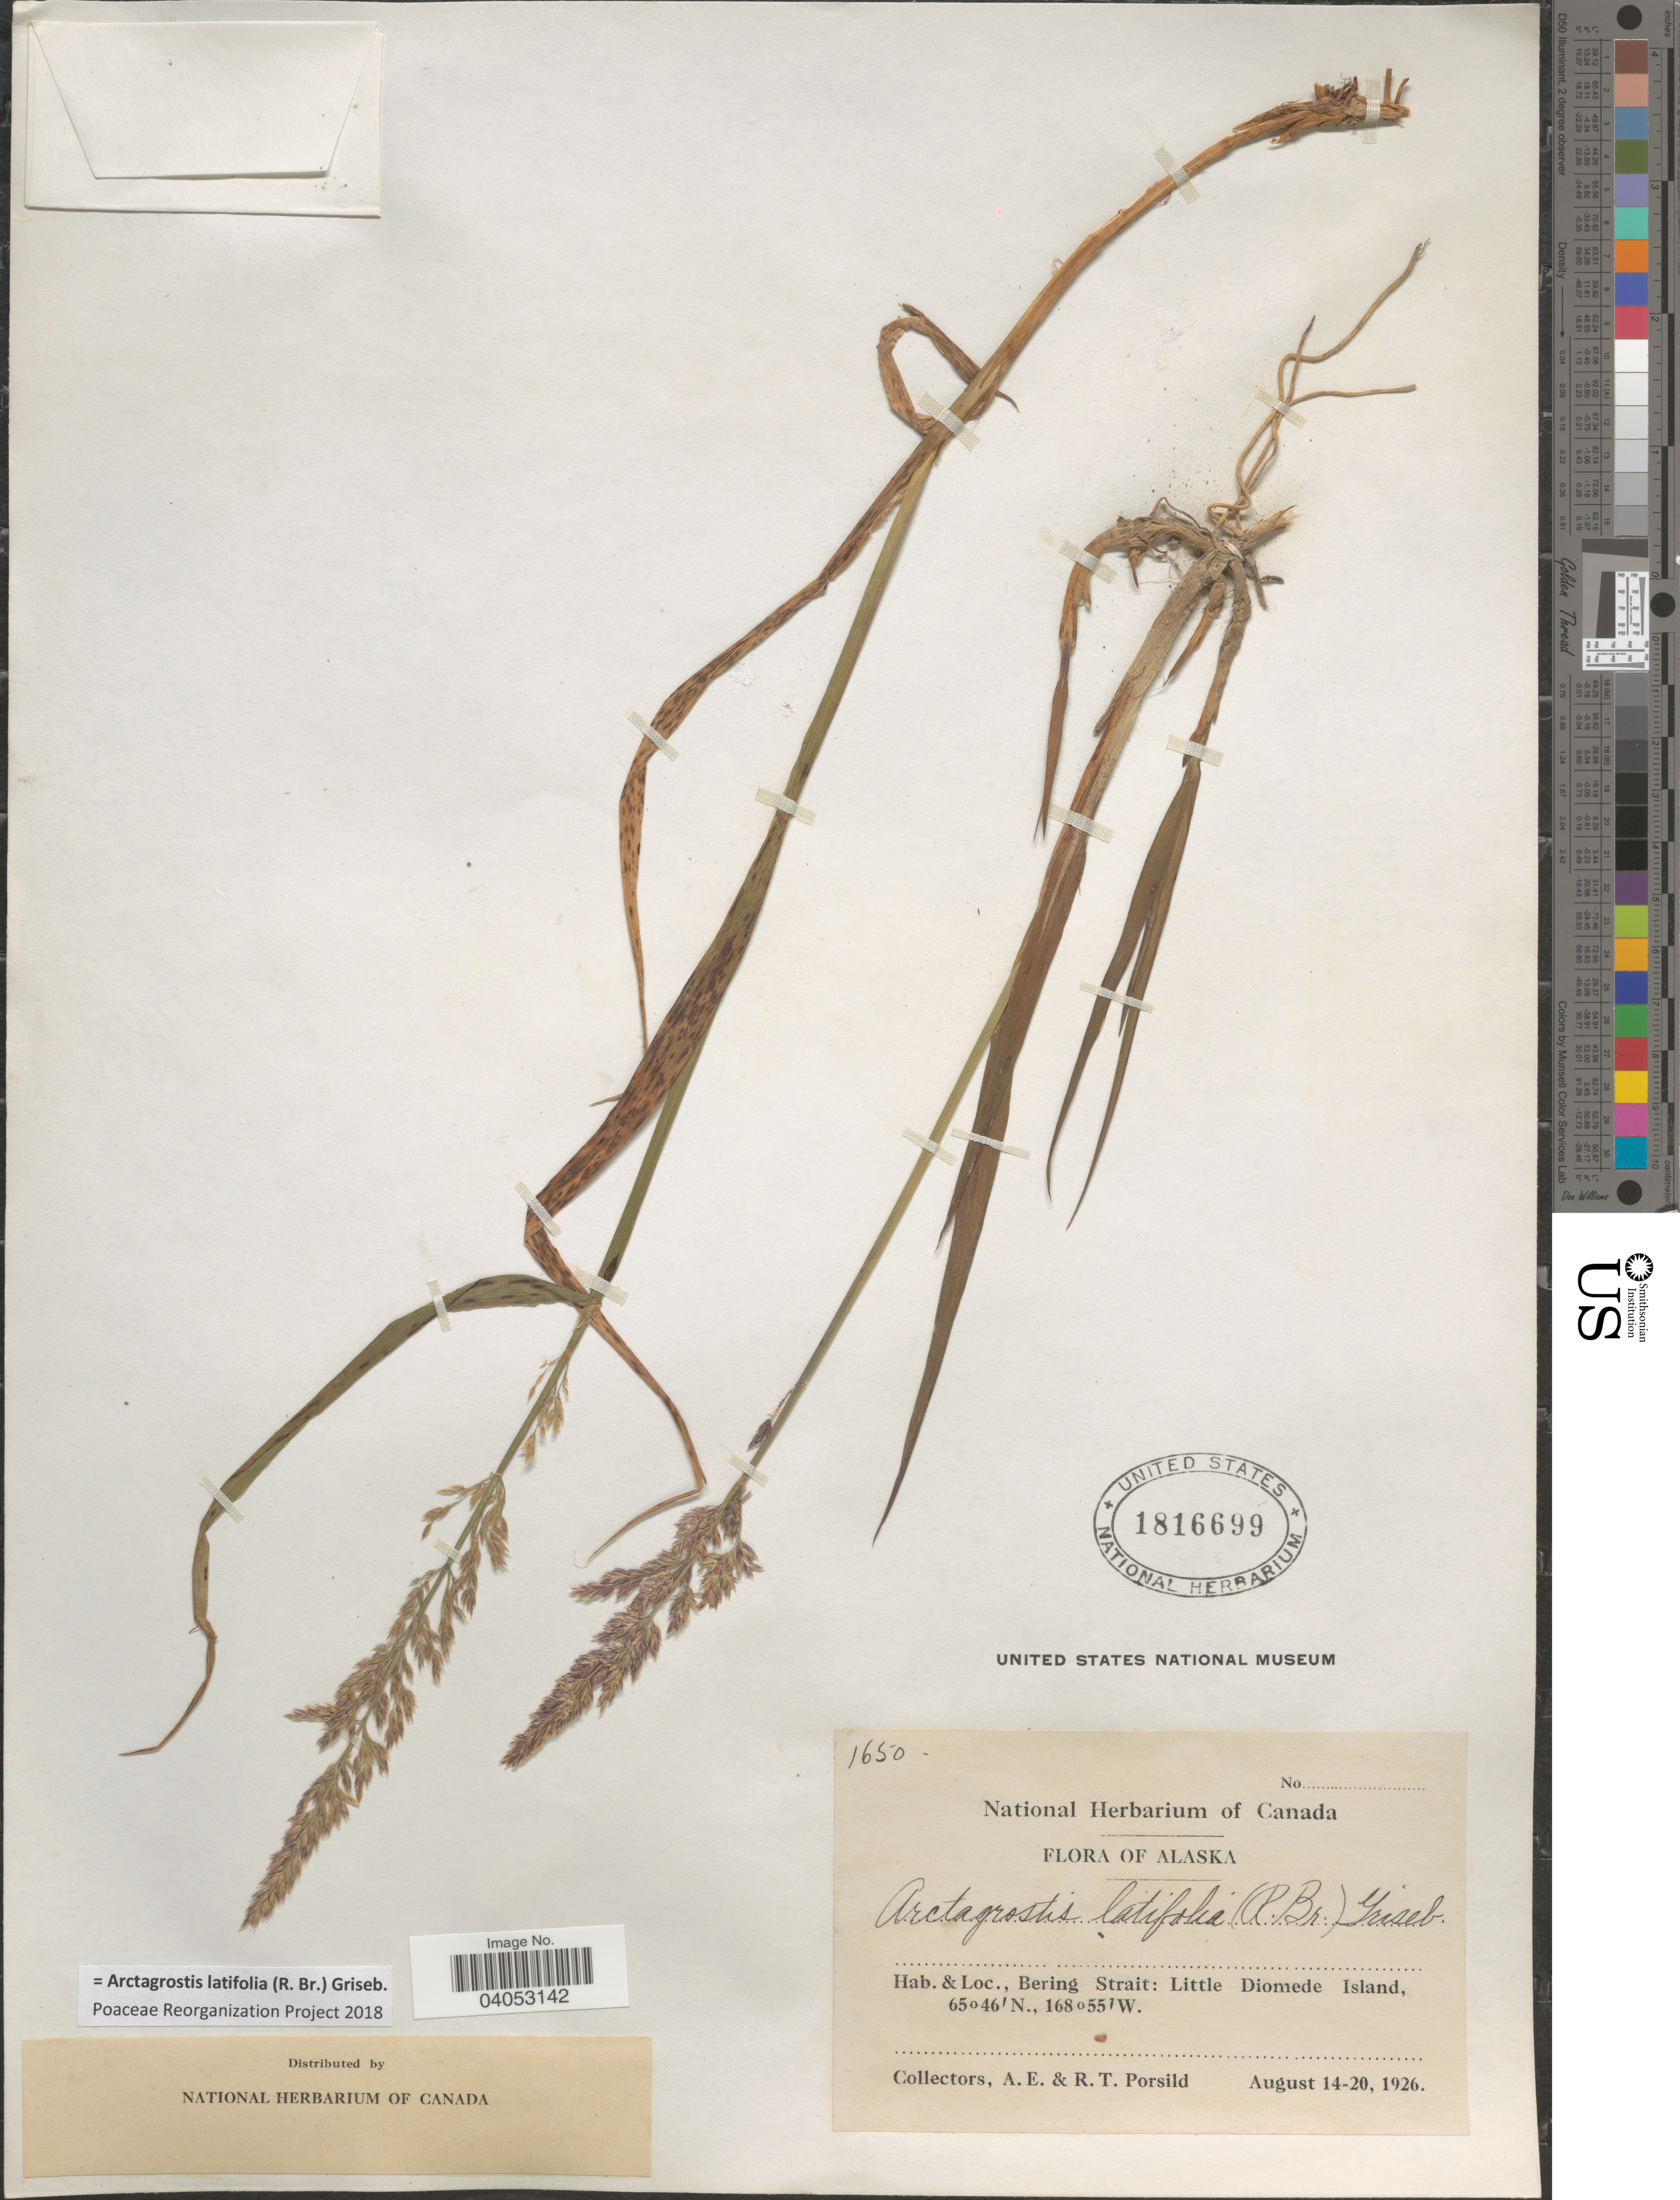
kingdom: Plantae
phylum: Tracheophyta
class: Liliopsida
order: Poales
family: Poaceae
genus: Arctagrostis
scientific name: Arctagrostis latifolia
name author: (R. Br.) Griseb.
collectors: A. E. Porsild & R. T. Porsild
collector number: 1650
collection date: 1926-08-14/1926-08-20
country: United States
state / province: Alaska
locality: Bering Strait: Little Diomede Island.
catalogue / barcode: US 1816699